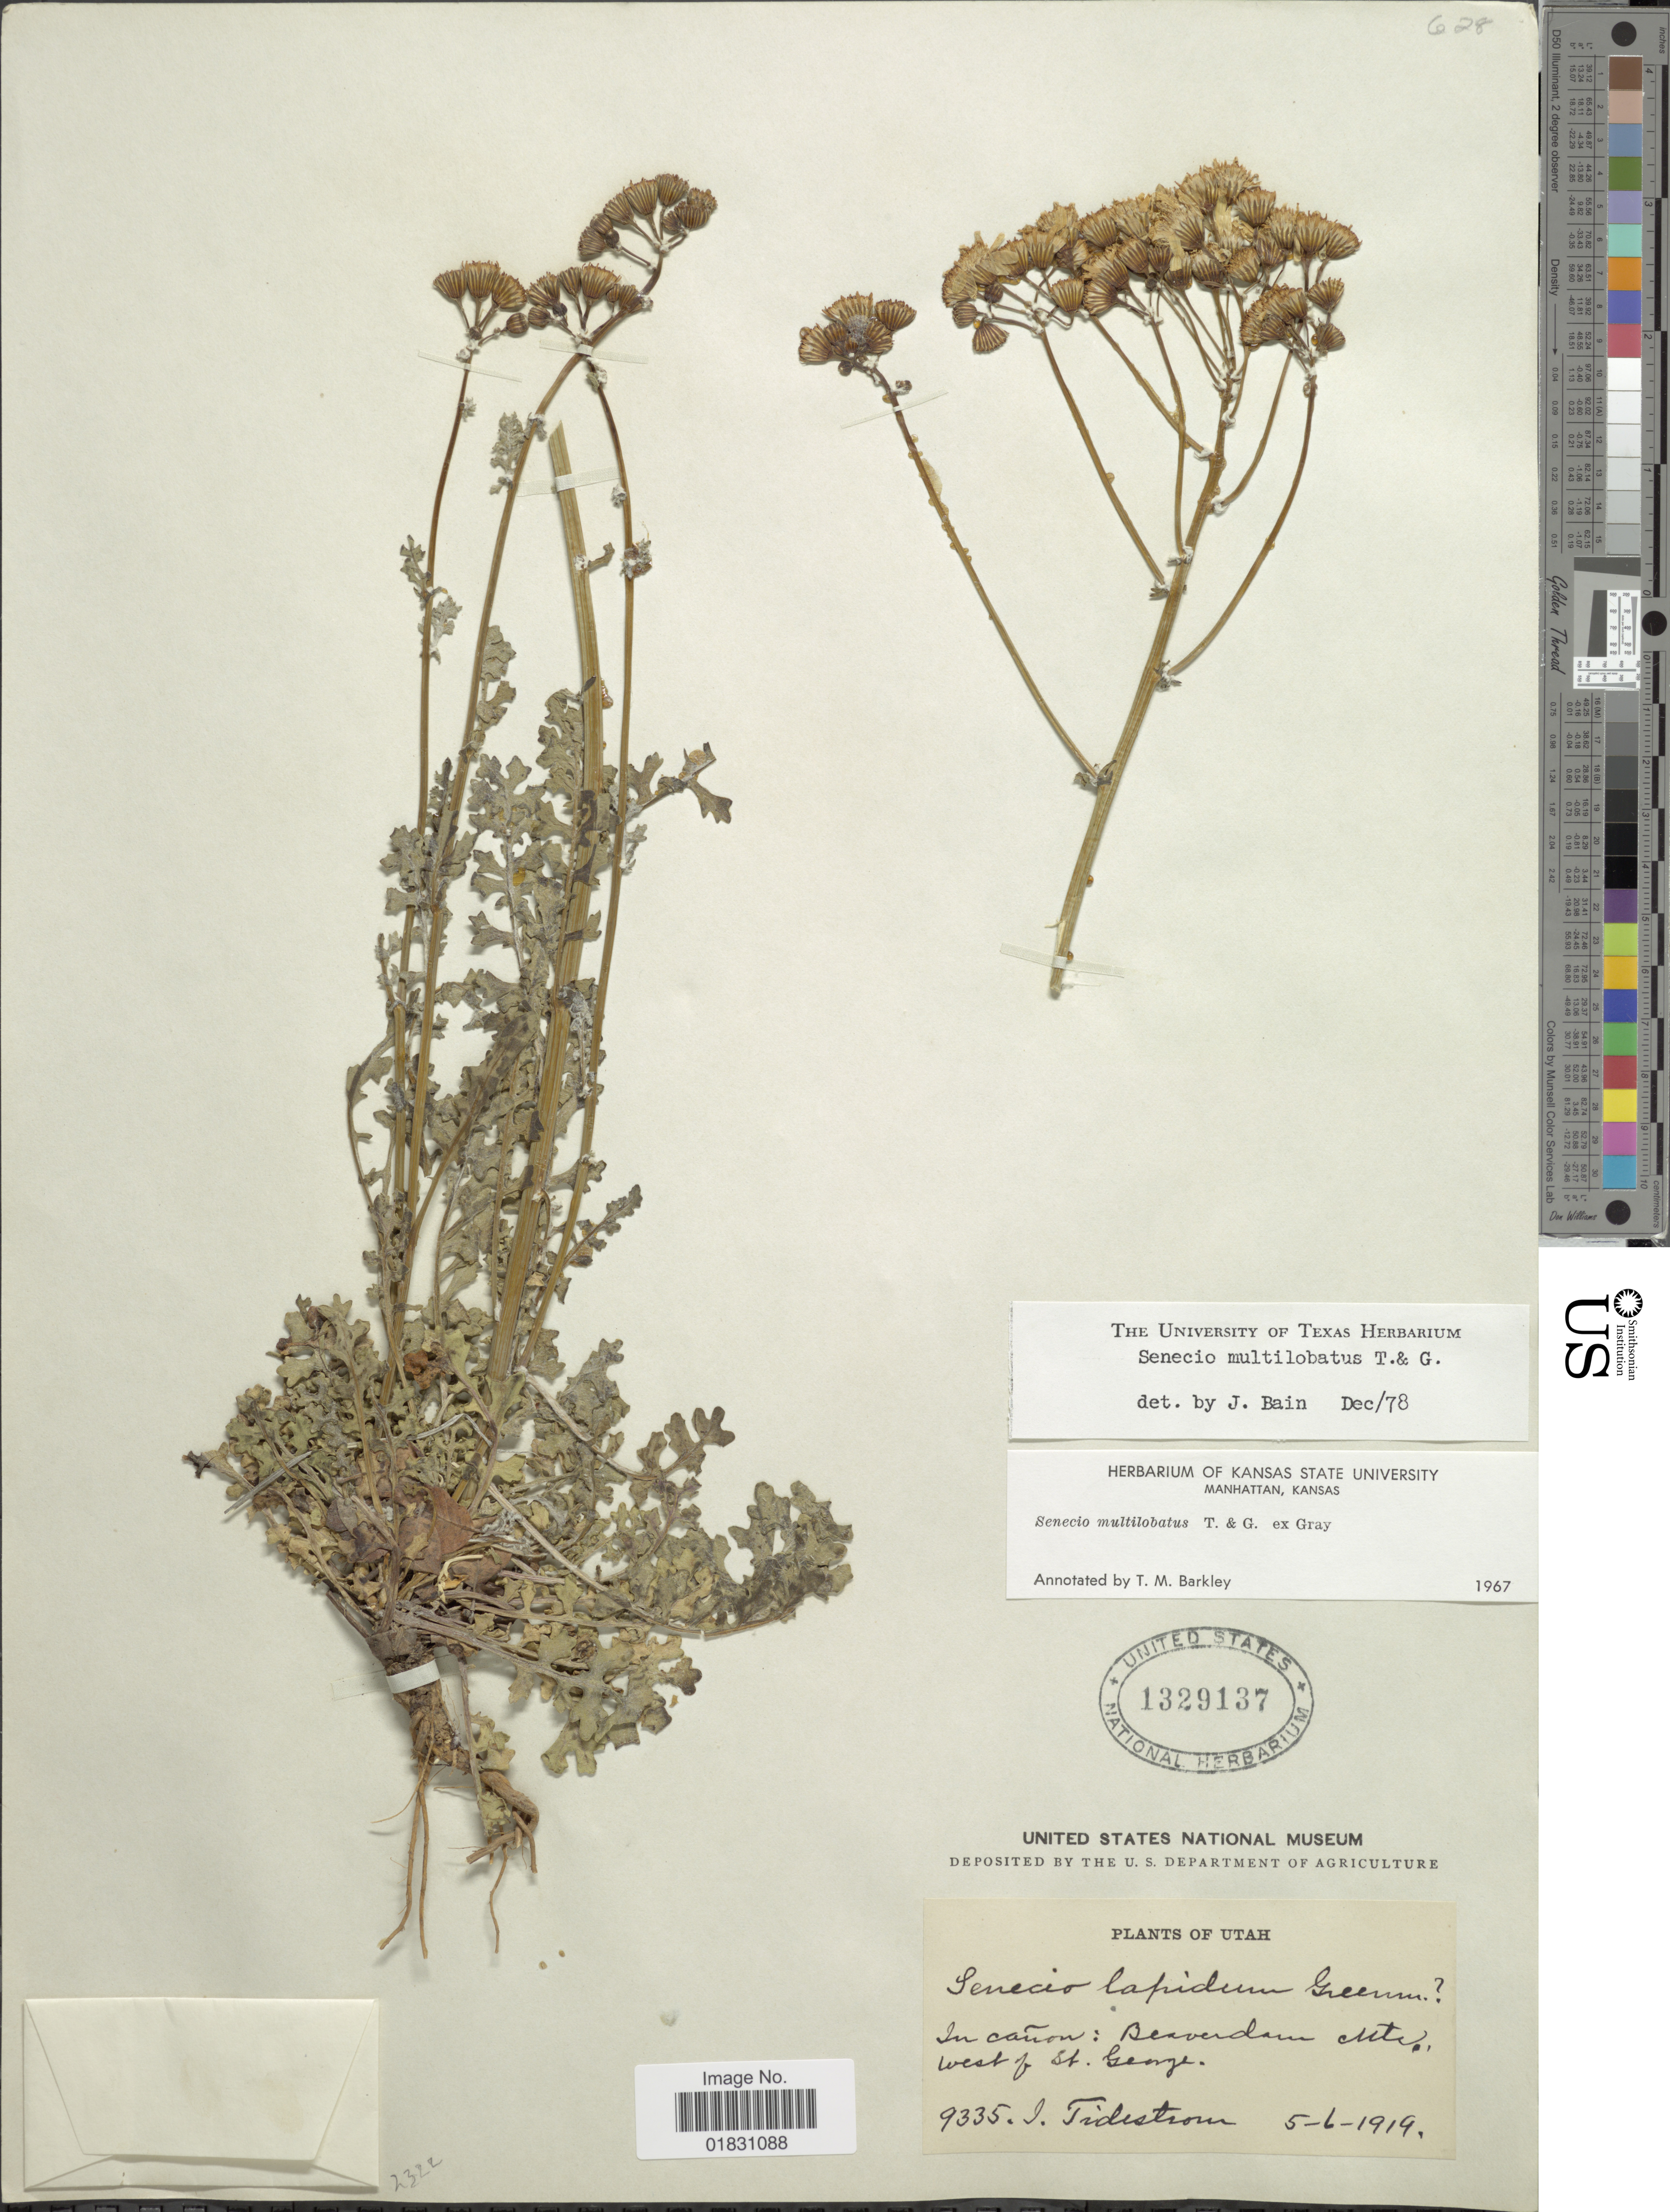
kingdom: Plantae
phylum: Tracheophyta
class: Magnoliopsida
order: Asterales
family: Asteraceae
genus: Packera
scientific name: Packera multilobata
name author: (Torr. & A. Gray) W.A. Weber & Á. Löve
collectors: I. F. Tidestrom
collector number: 9335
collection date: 1919-05-06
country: United States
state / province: Utah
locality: In canon: Berverdam Mts., west of St. George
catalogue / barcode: US 1329137